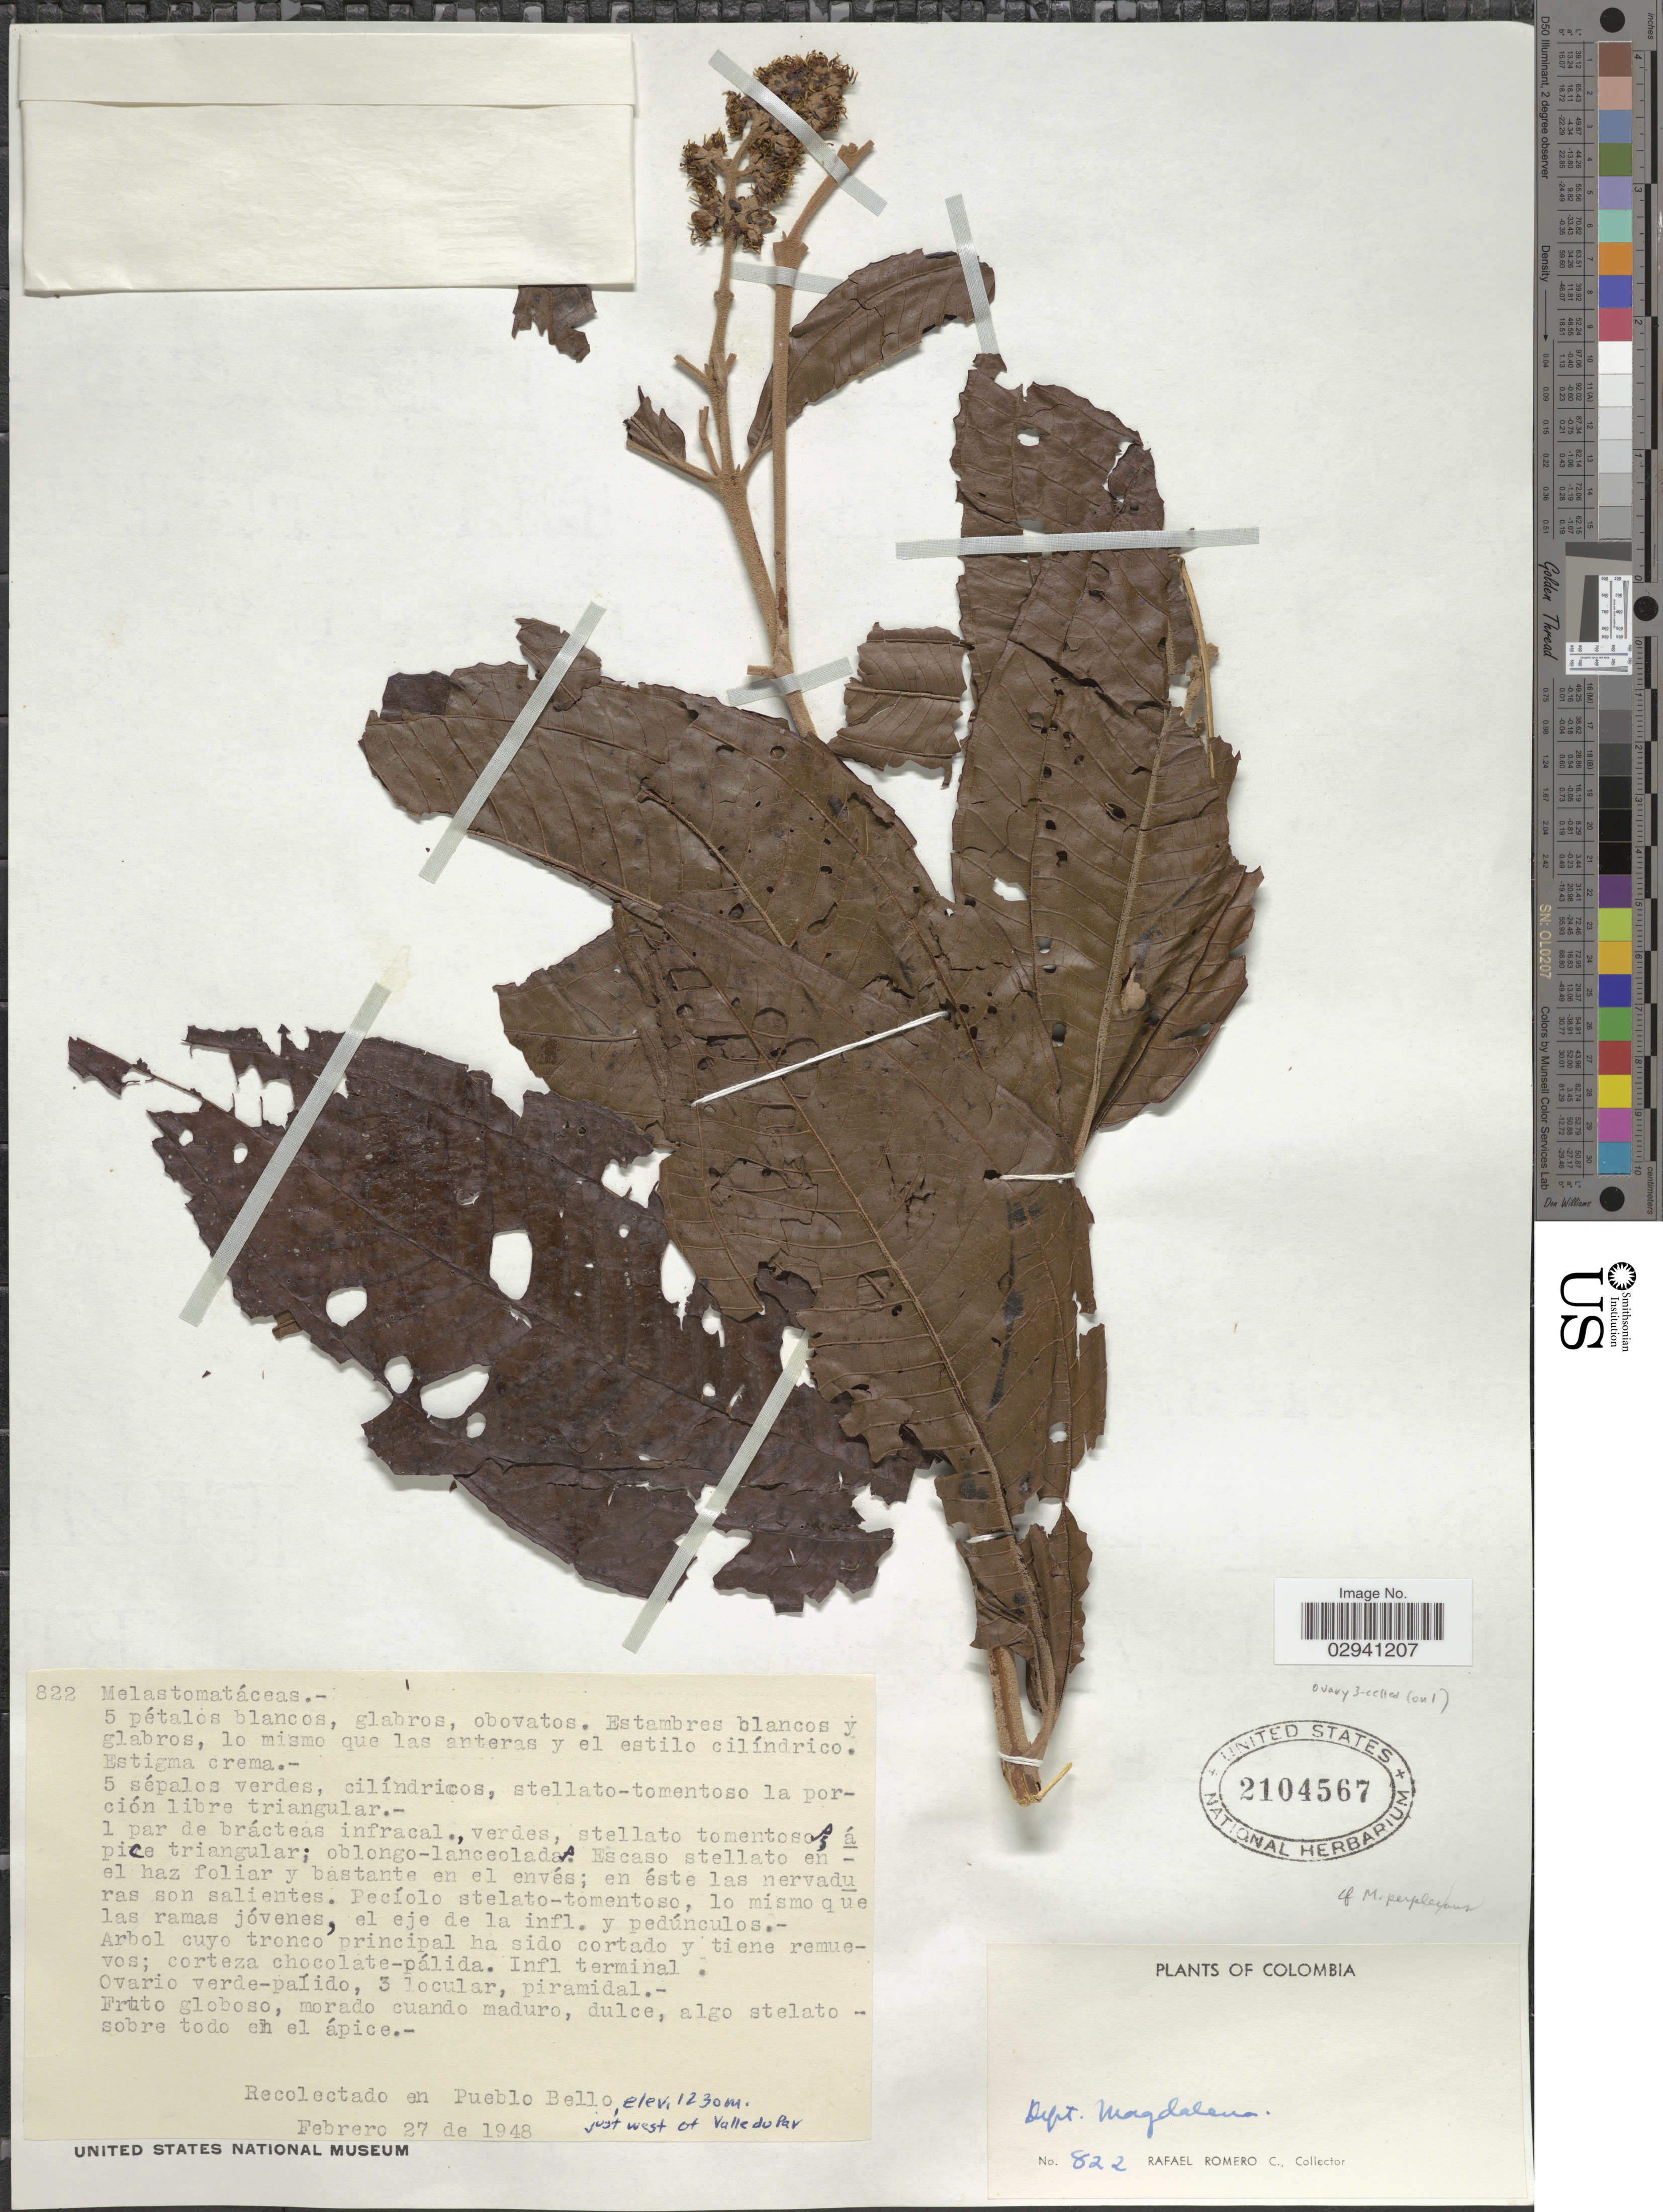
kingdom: Plantae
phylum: Tracheophyta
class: Magnoliopsida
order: Myrtales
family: Melastomataceae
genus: Miconia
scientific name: Miconia multispicata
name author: Naudin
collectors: R. Romero Castañeda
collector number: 822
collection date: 1948-02-27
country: Colombia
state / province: Magdalena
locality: Dept. Magdalena. Recolectado en Pueblo Bello, just west of Balle du Par.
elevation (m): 1230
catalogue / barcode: US 2104567